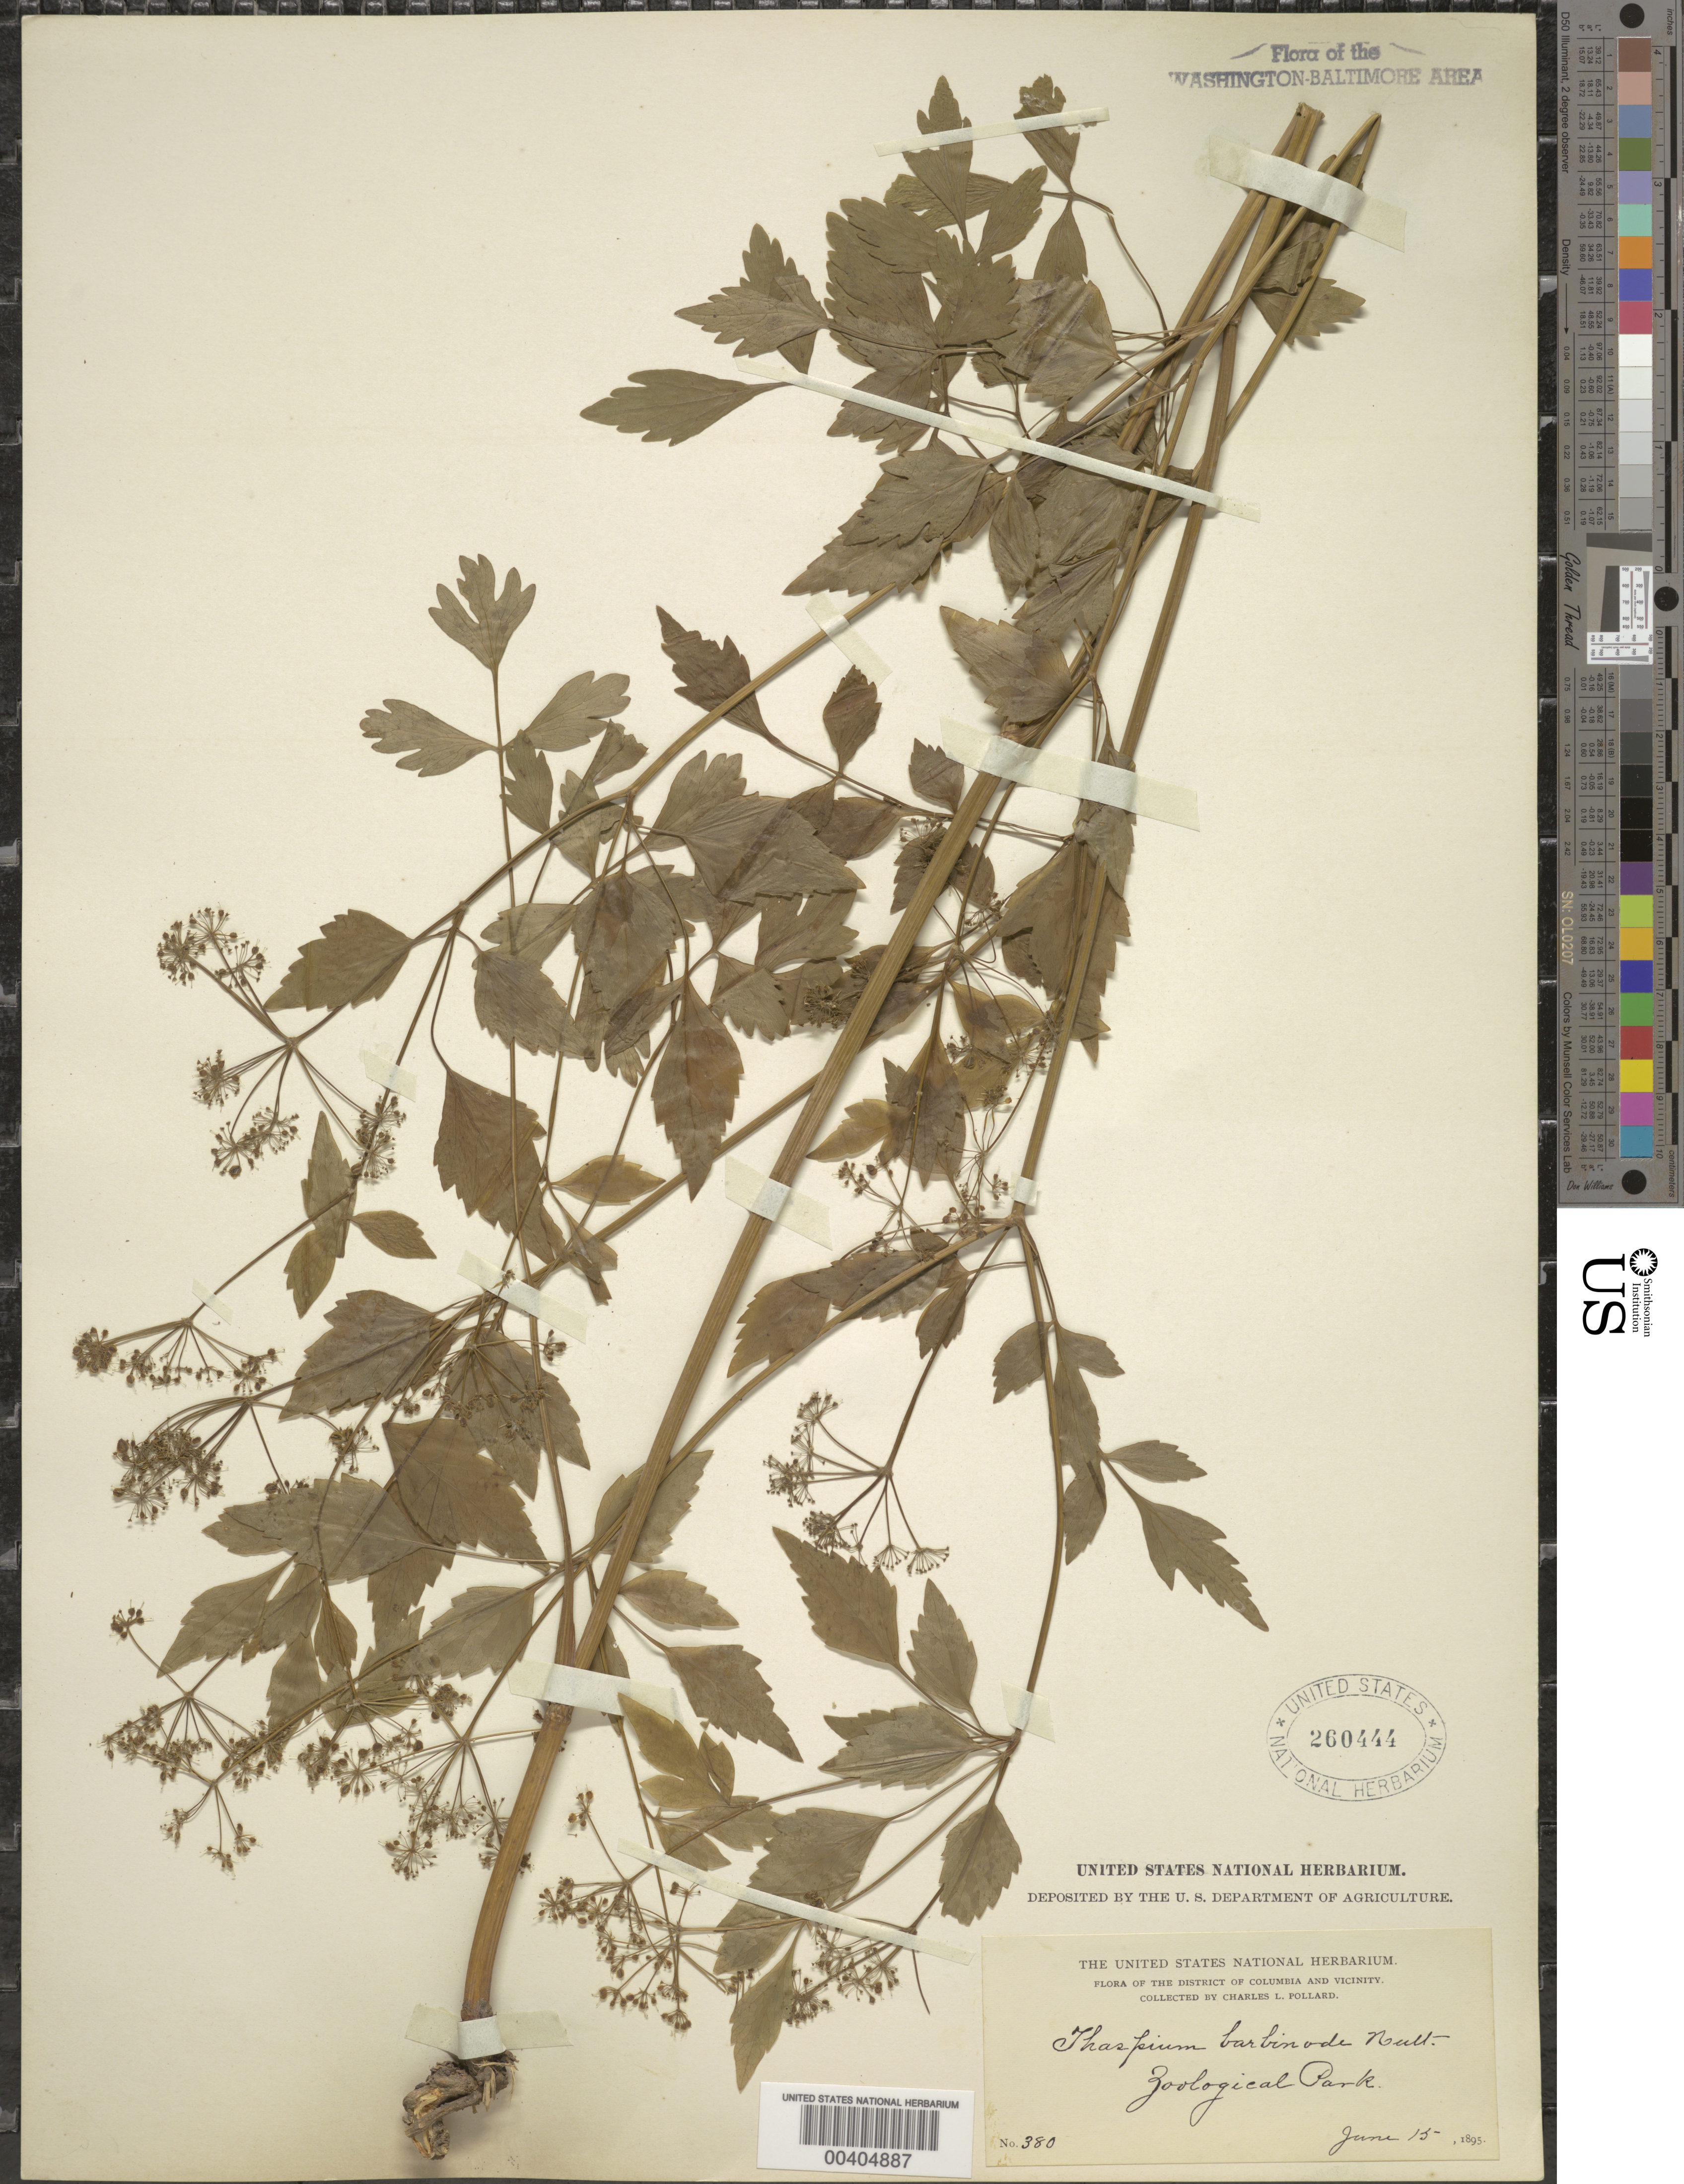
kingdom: Plantae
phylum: Tracheophyta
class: Magnoliopsida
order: Apiales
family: Apiaceae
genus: Thaspium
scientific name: Thaspium barbinode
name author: (Michx.) Nutt.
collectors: C. L. Pollard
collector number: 380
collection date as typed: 15 Jun 1895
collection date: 1895-06-15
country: United States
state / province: District of Columbia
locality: Zoological Park Rock Creek Park & vicinity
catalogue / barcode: US 260444